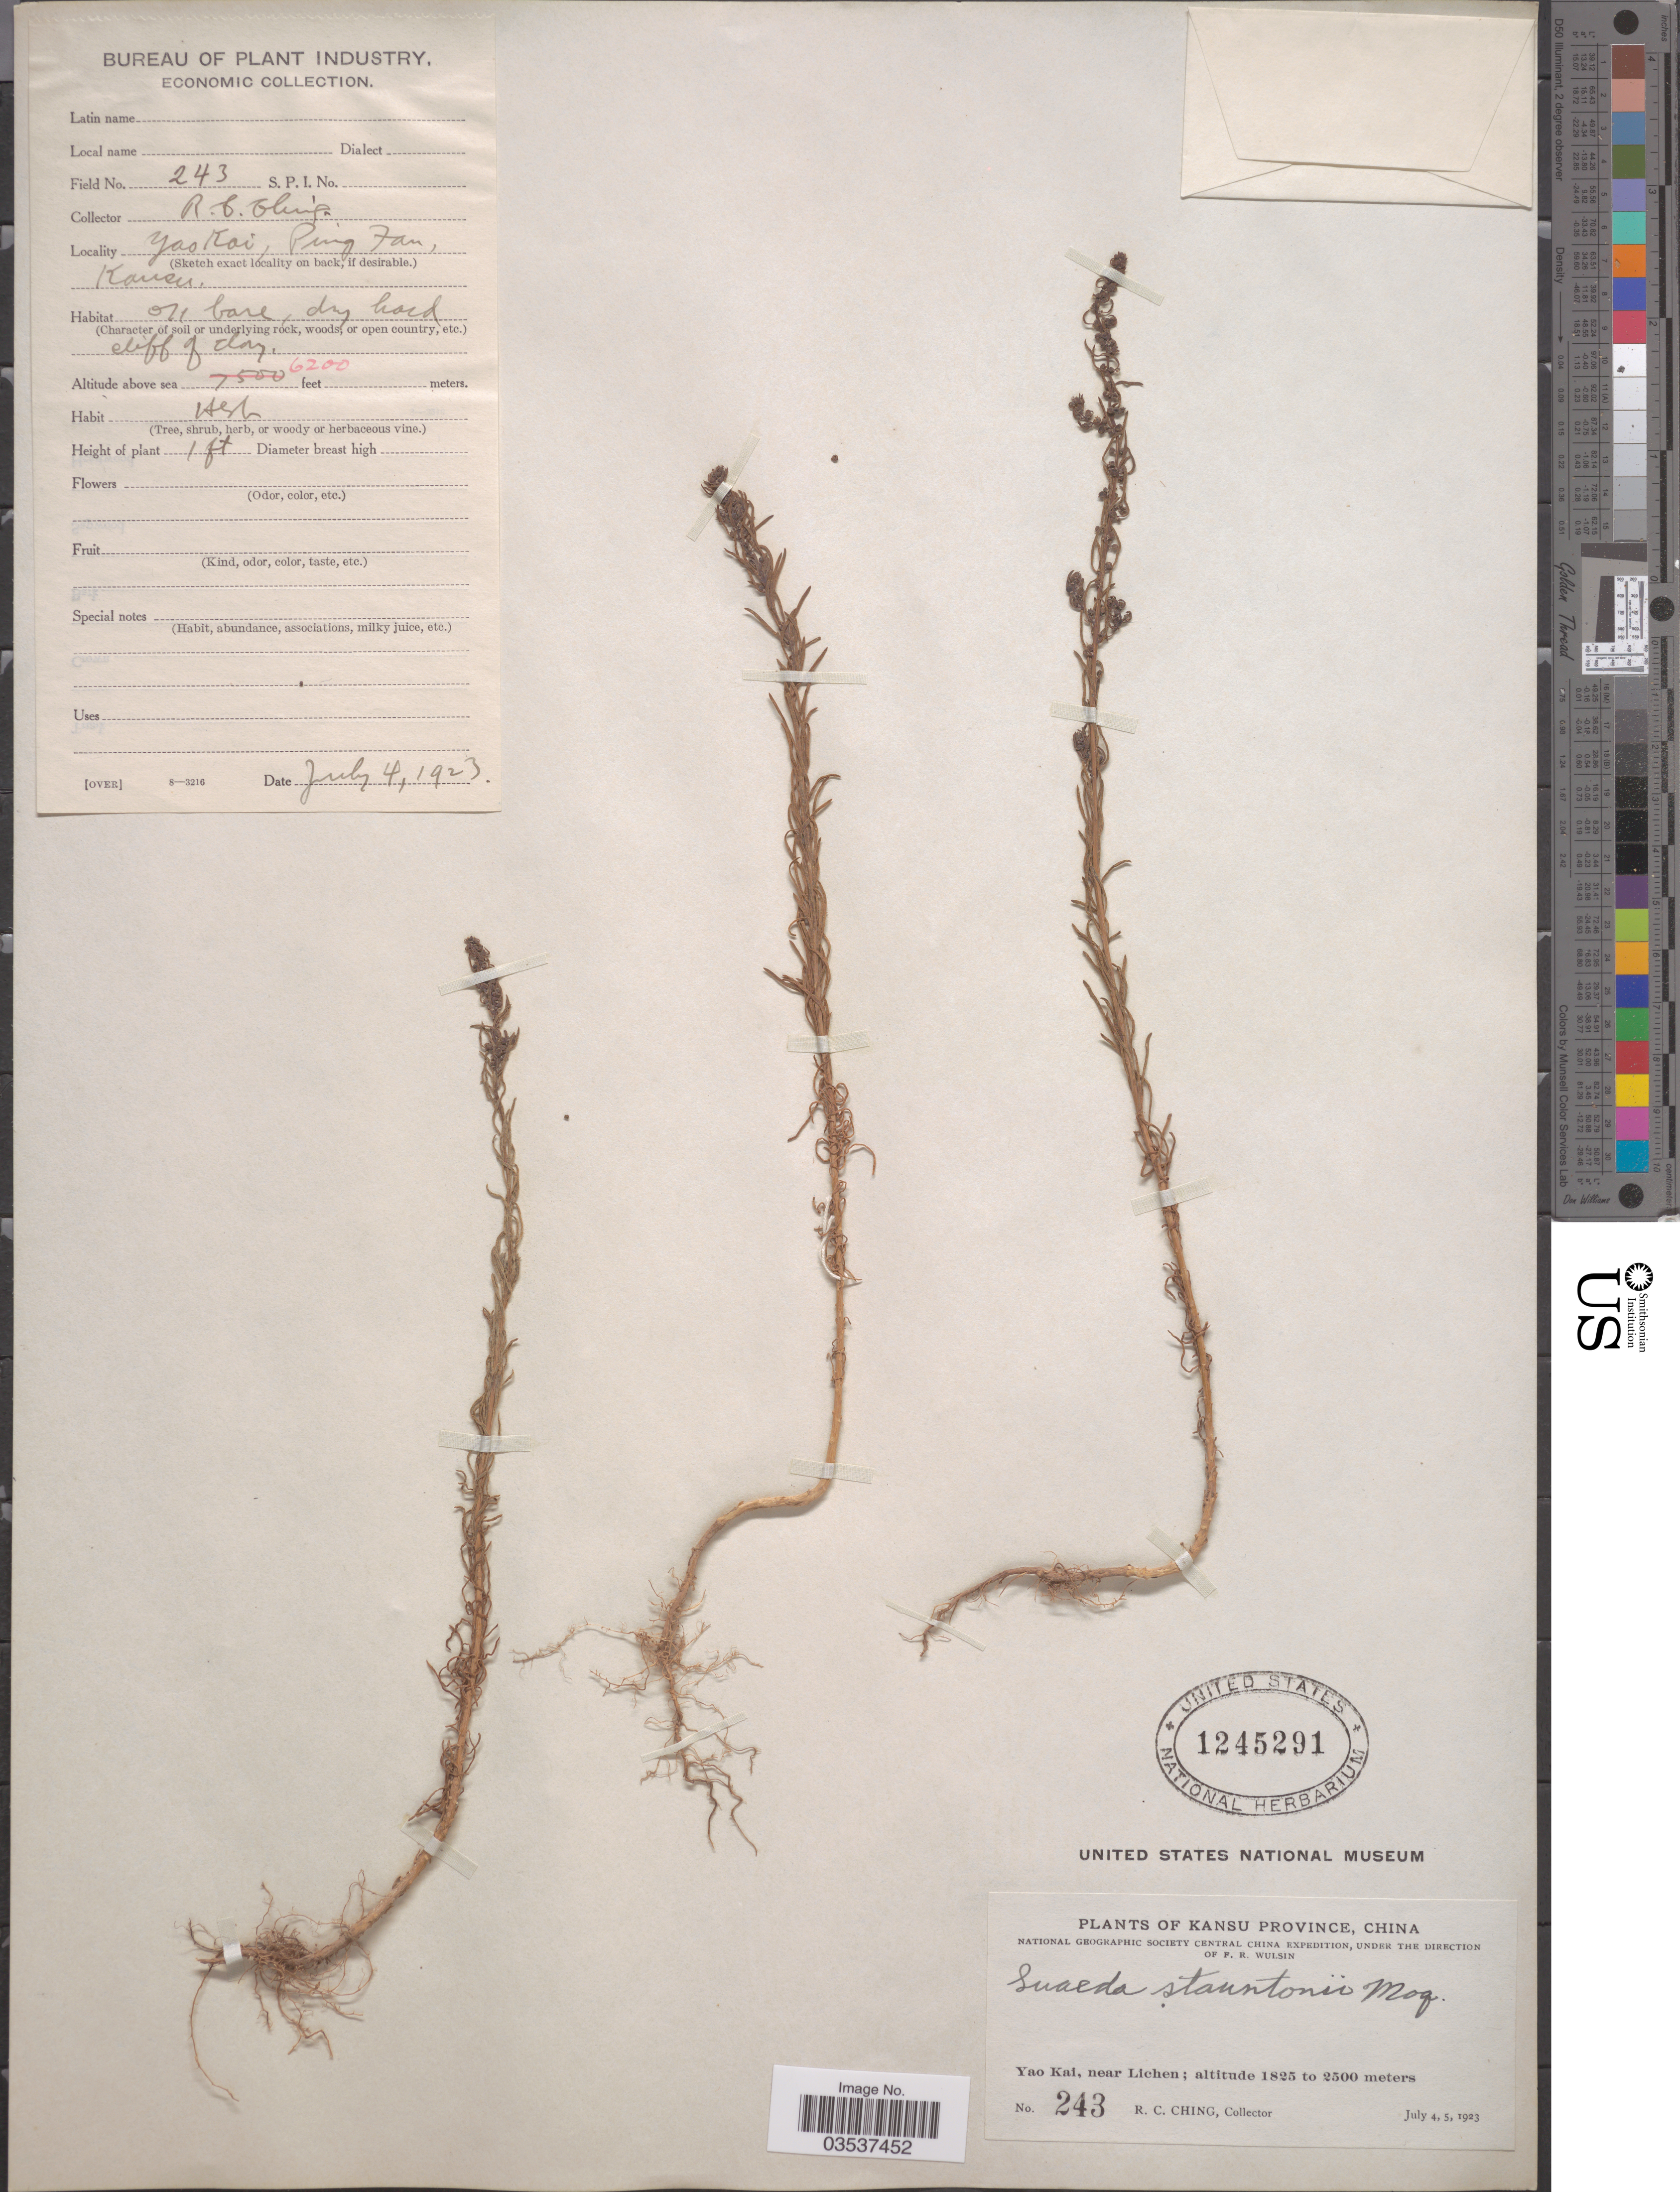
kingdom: Plantae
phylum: Tracheophyta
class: Magnoliopsida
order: Caryophyllales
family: Amaranthaceae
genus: Suaeda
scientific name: Suaeda stauntonii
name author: Moq.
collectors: R. C. Ching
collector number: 243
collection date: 1923-07-04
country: China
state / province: Gansu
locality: Kansu Province. Yao Kai, near Lichen. Ping Fan.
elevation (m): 1890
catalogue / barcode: US 1245291